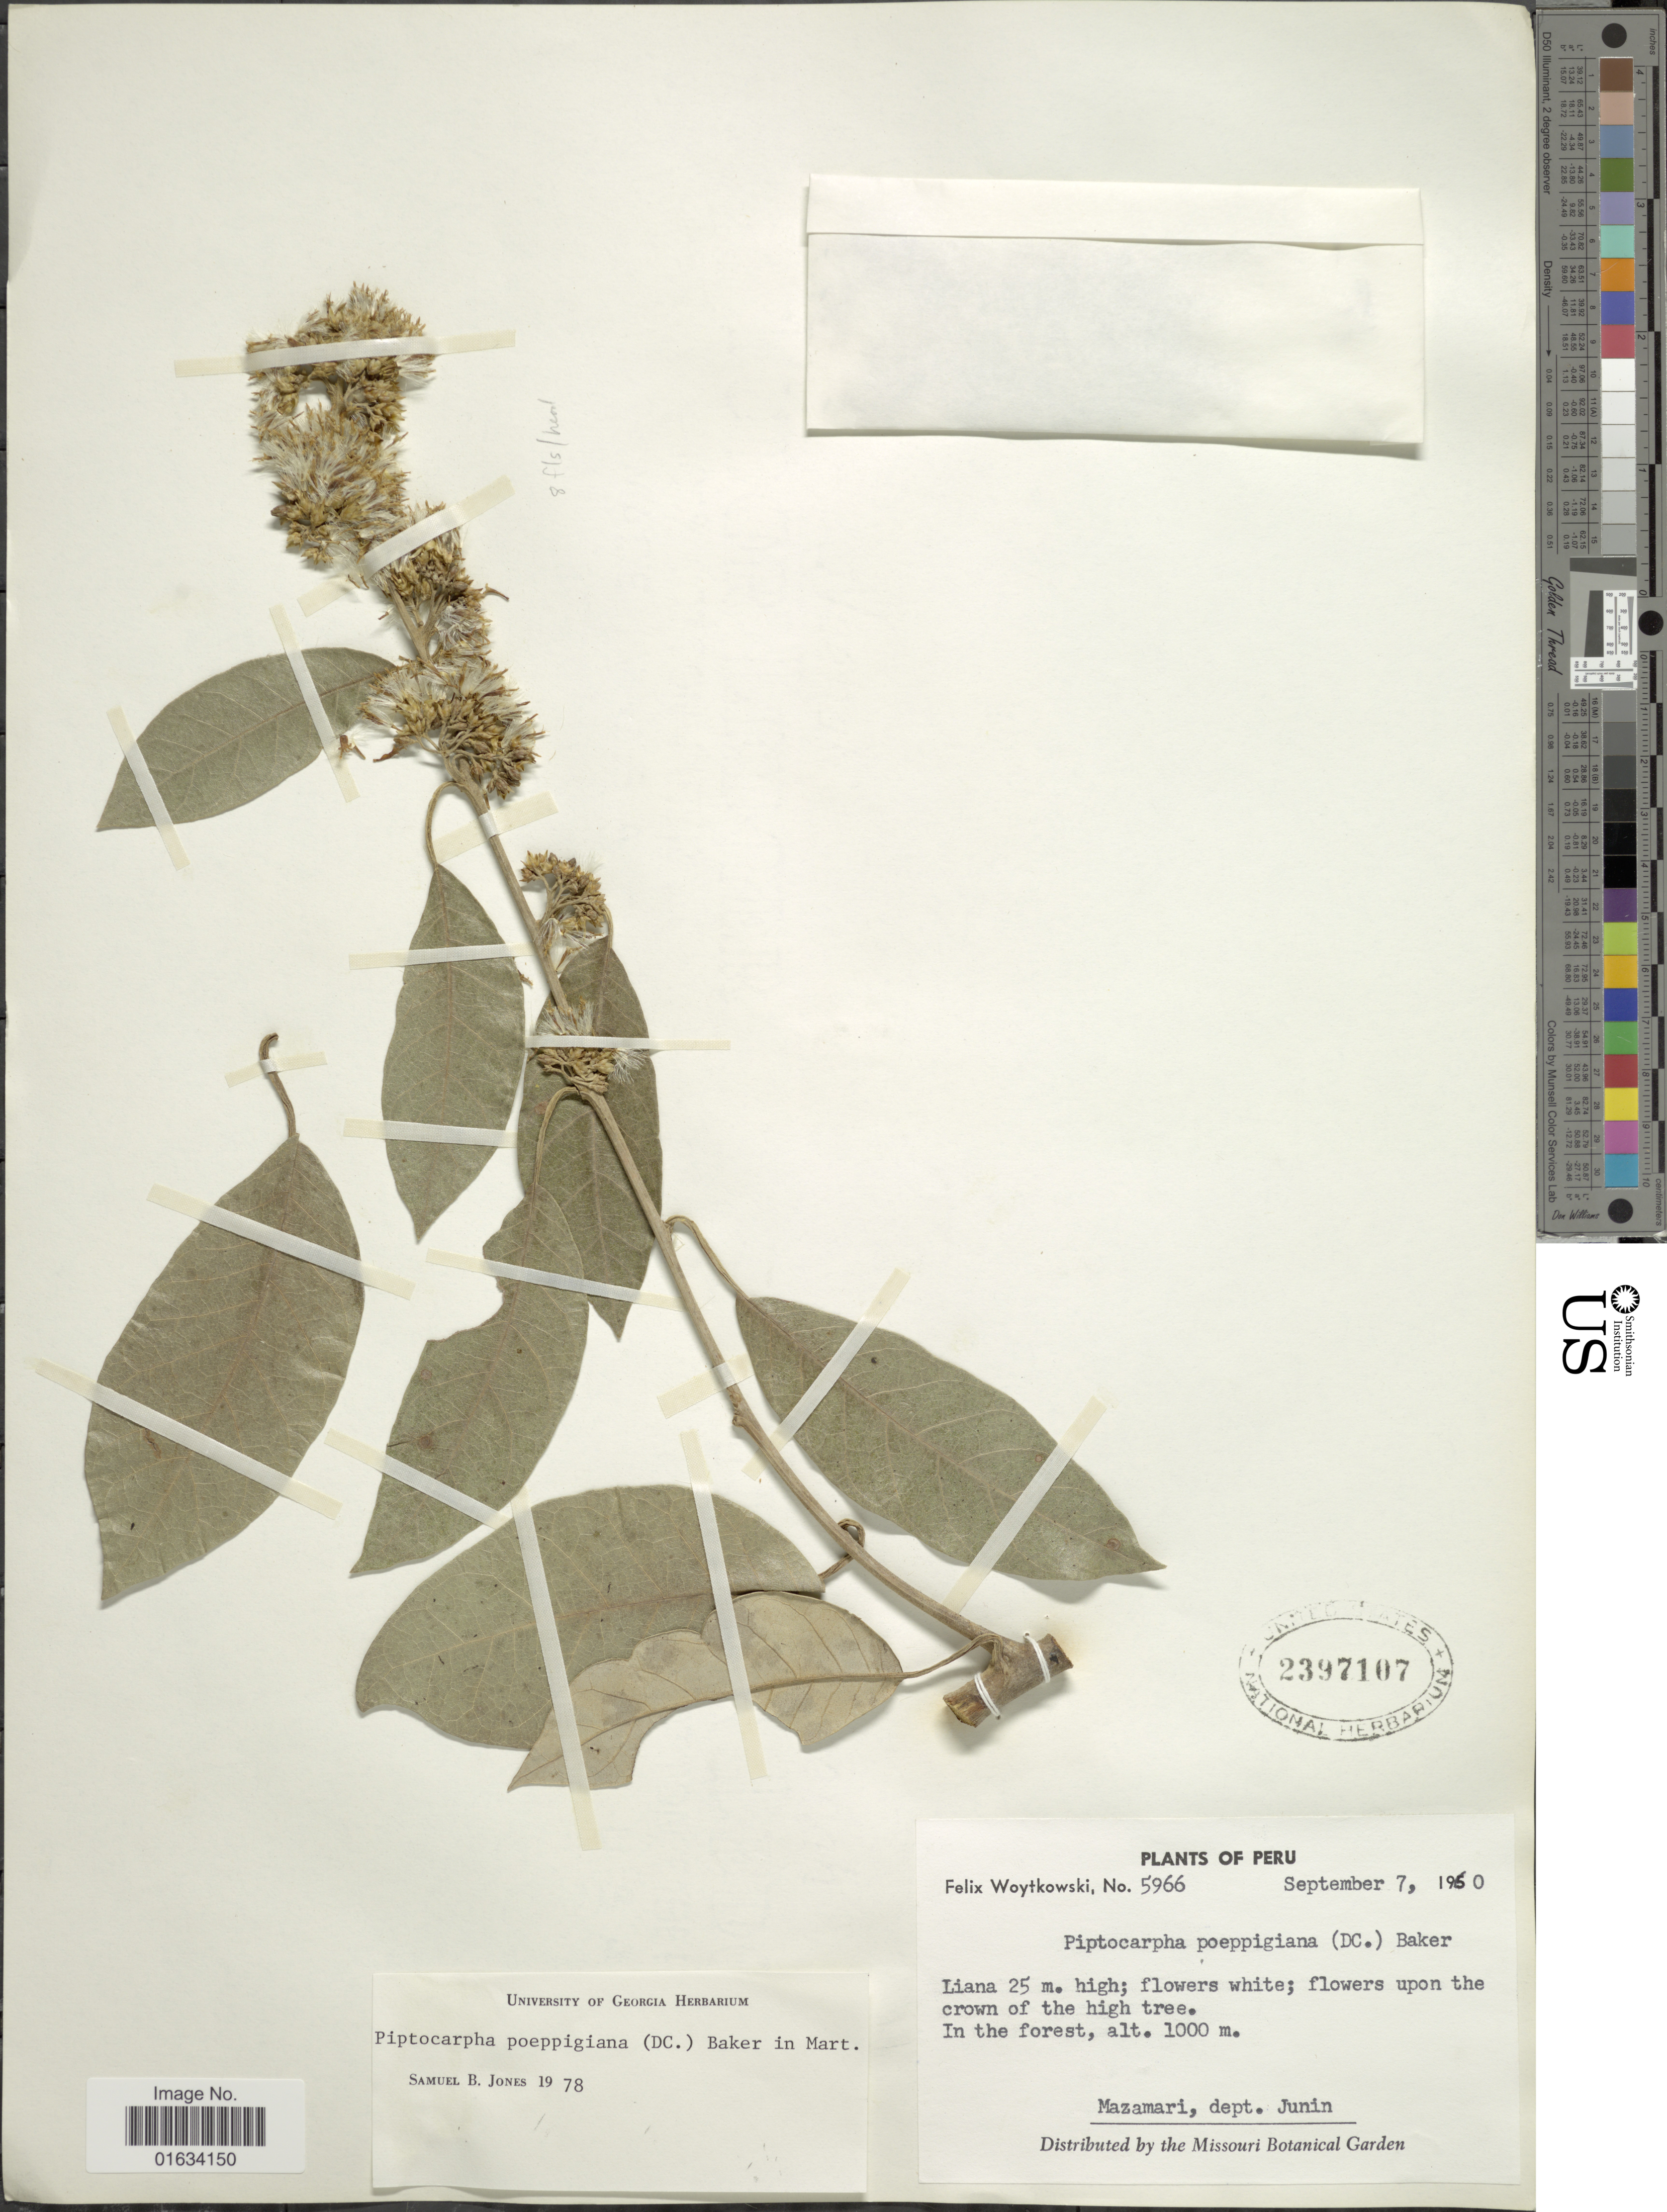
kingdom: Plantae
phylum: Tracheophyta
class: Magnoliopsida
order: Asterales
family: Asteraceae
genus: Piptocarpha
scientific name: Piptocarpha poeppigiana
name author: (DC.) Baker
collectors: F. Woytkowski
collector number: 5966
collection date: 1960-09-07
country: Peru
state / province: Junín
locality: Peru. In the forest. Mazamari, dept. Junin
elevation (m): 1000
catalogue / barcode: US 2397107